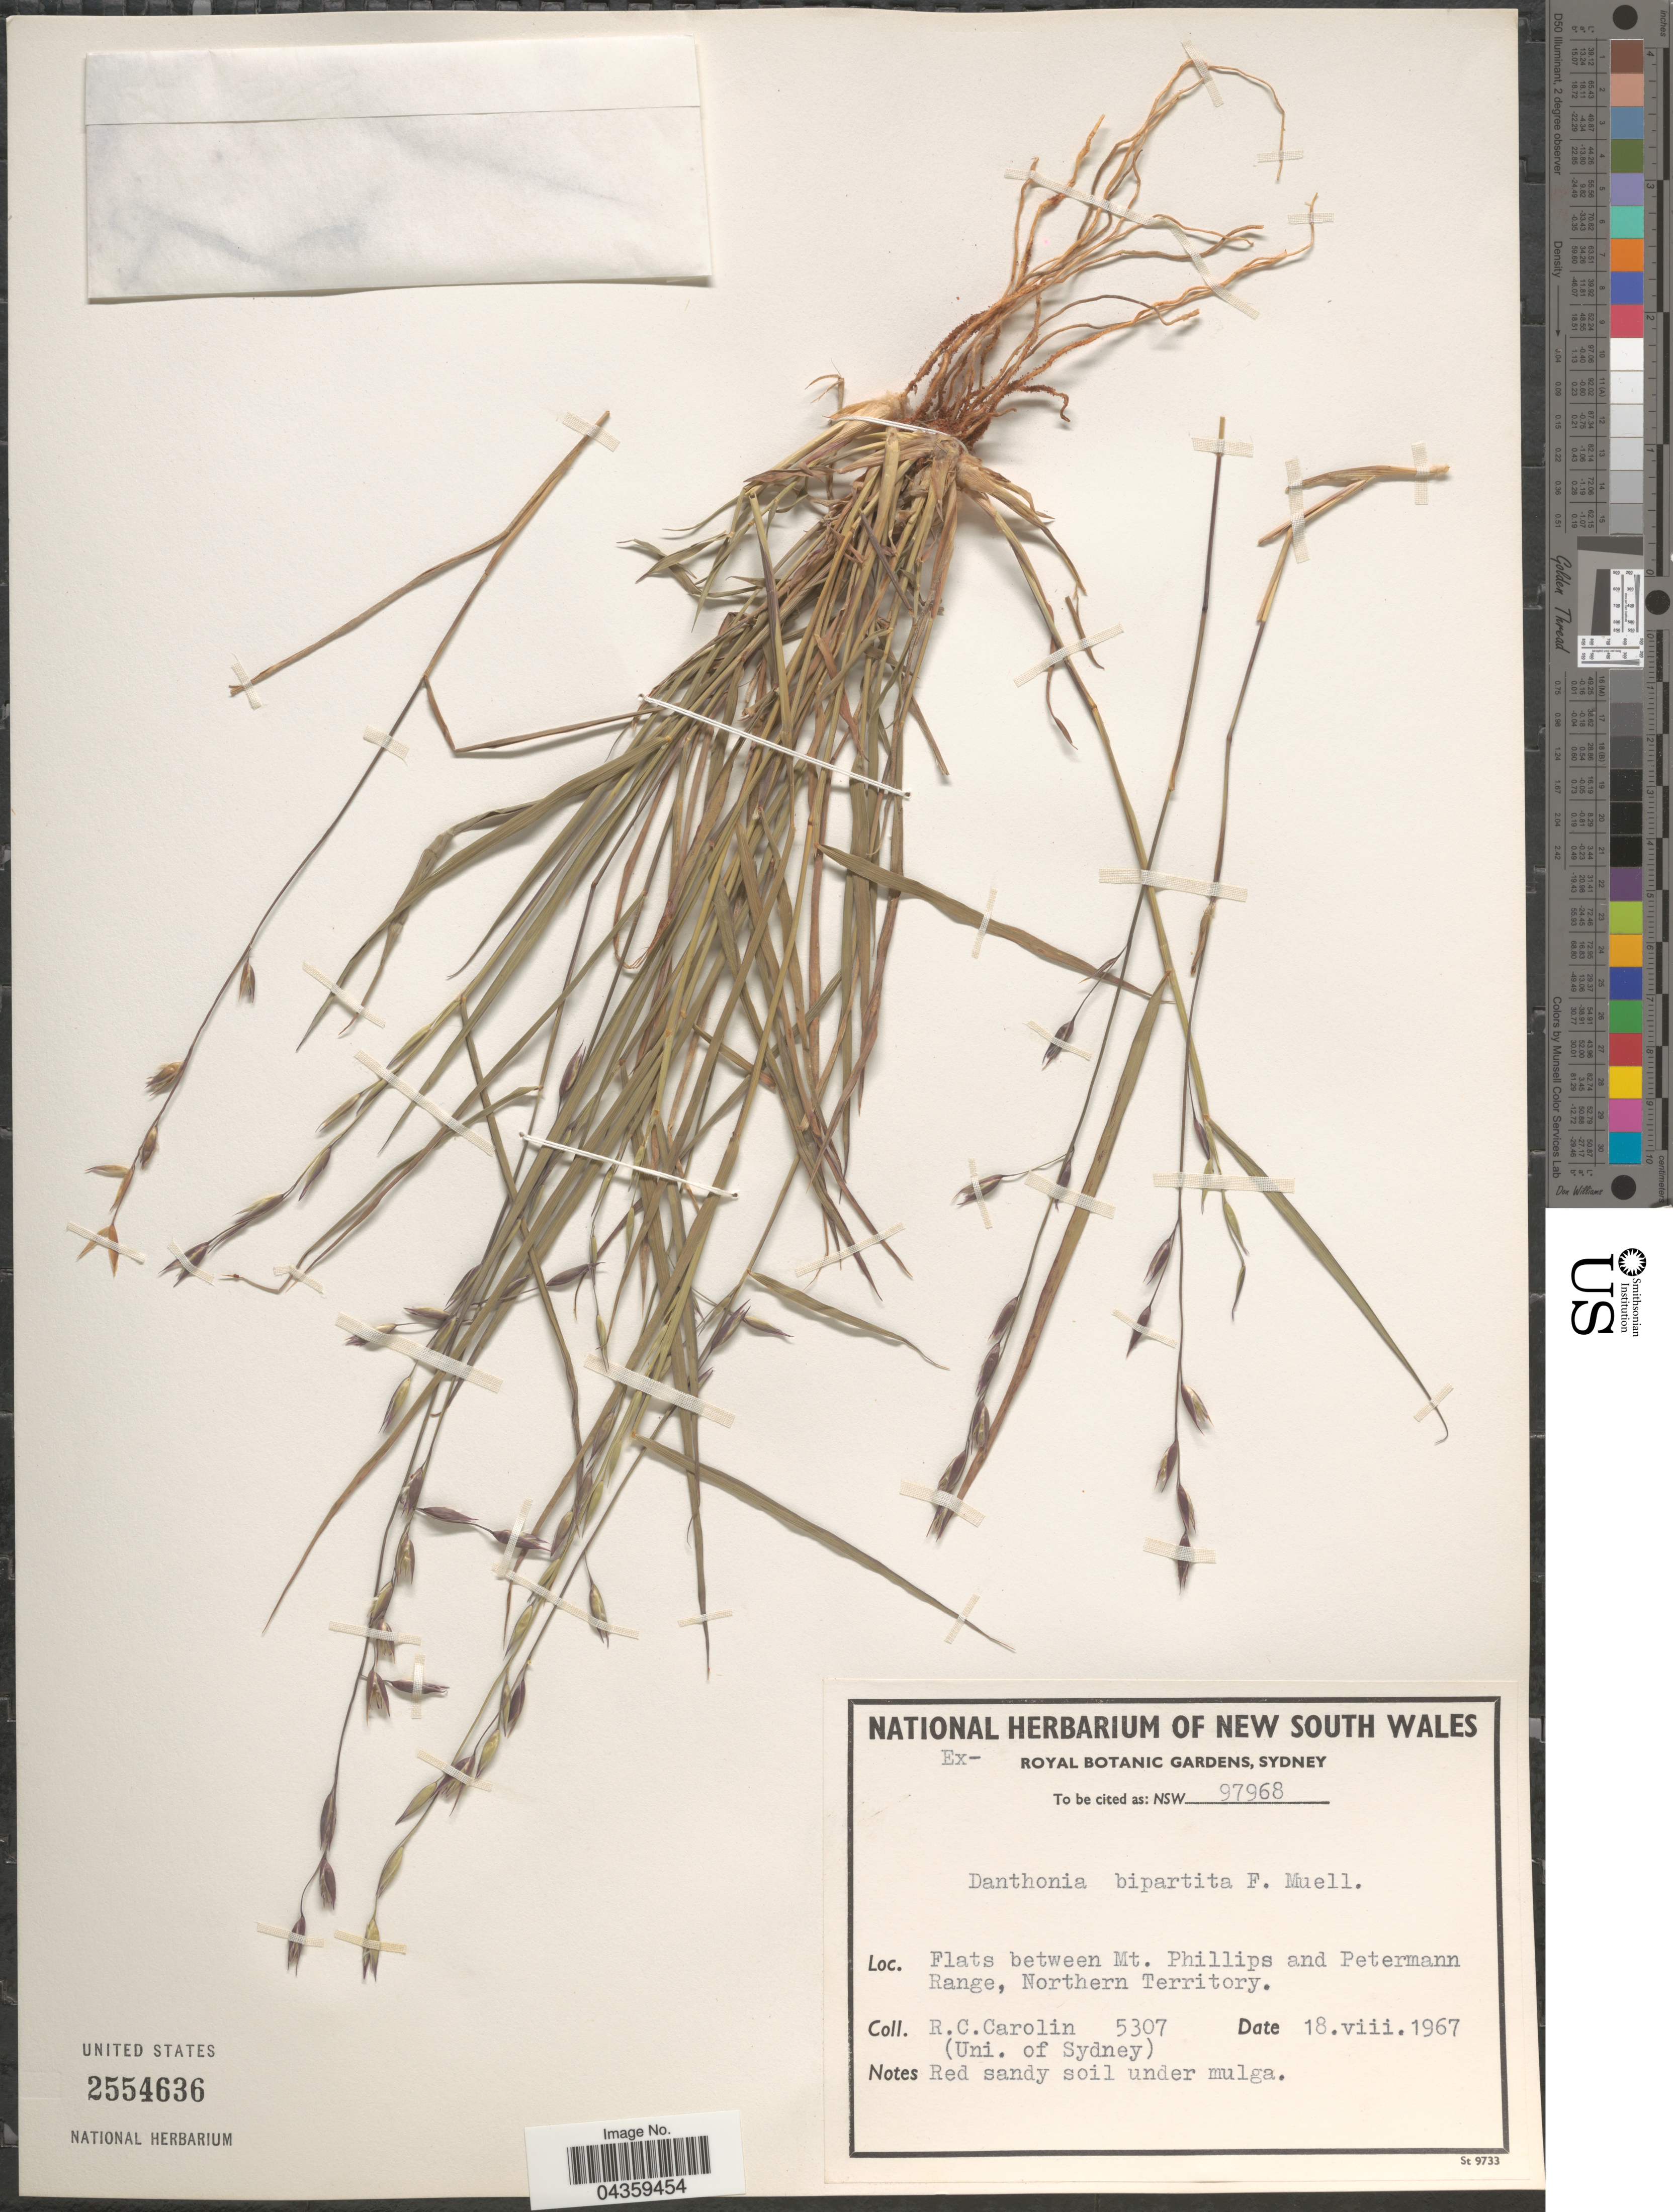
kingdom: Plantae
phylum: Tracheophyta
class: Liliopsida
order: Poales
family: Poaceae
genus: Monachather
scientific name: Monachather paradoxus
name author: Steud.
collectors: R. Carolin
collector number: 5307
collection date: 1967-08-18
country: Australia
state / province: Northern Territory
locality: Flats between Mt. Phillips and Petermann Range.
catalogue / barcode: US 2554636